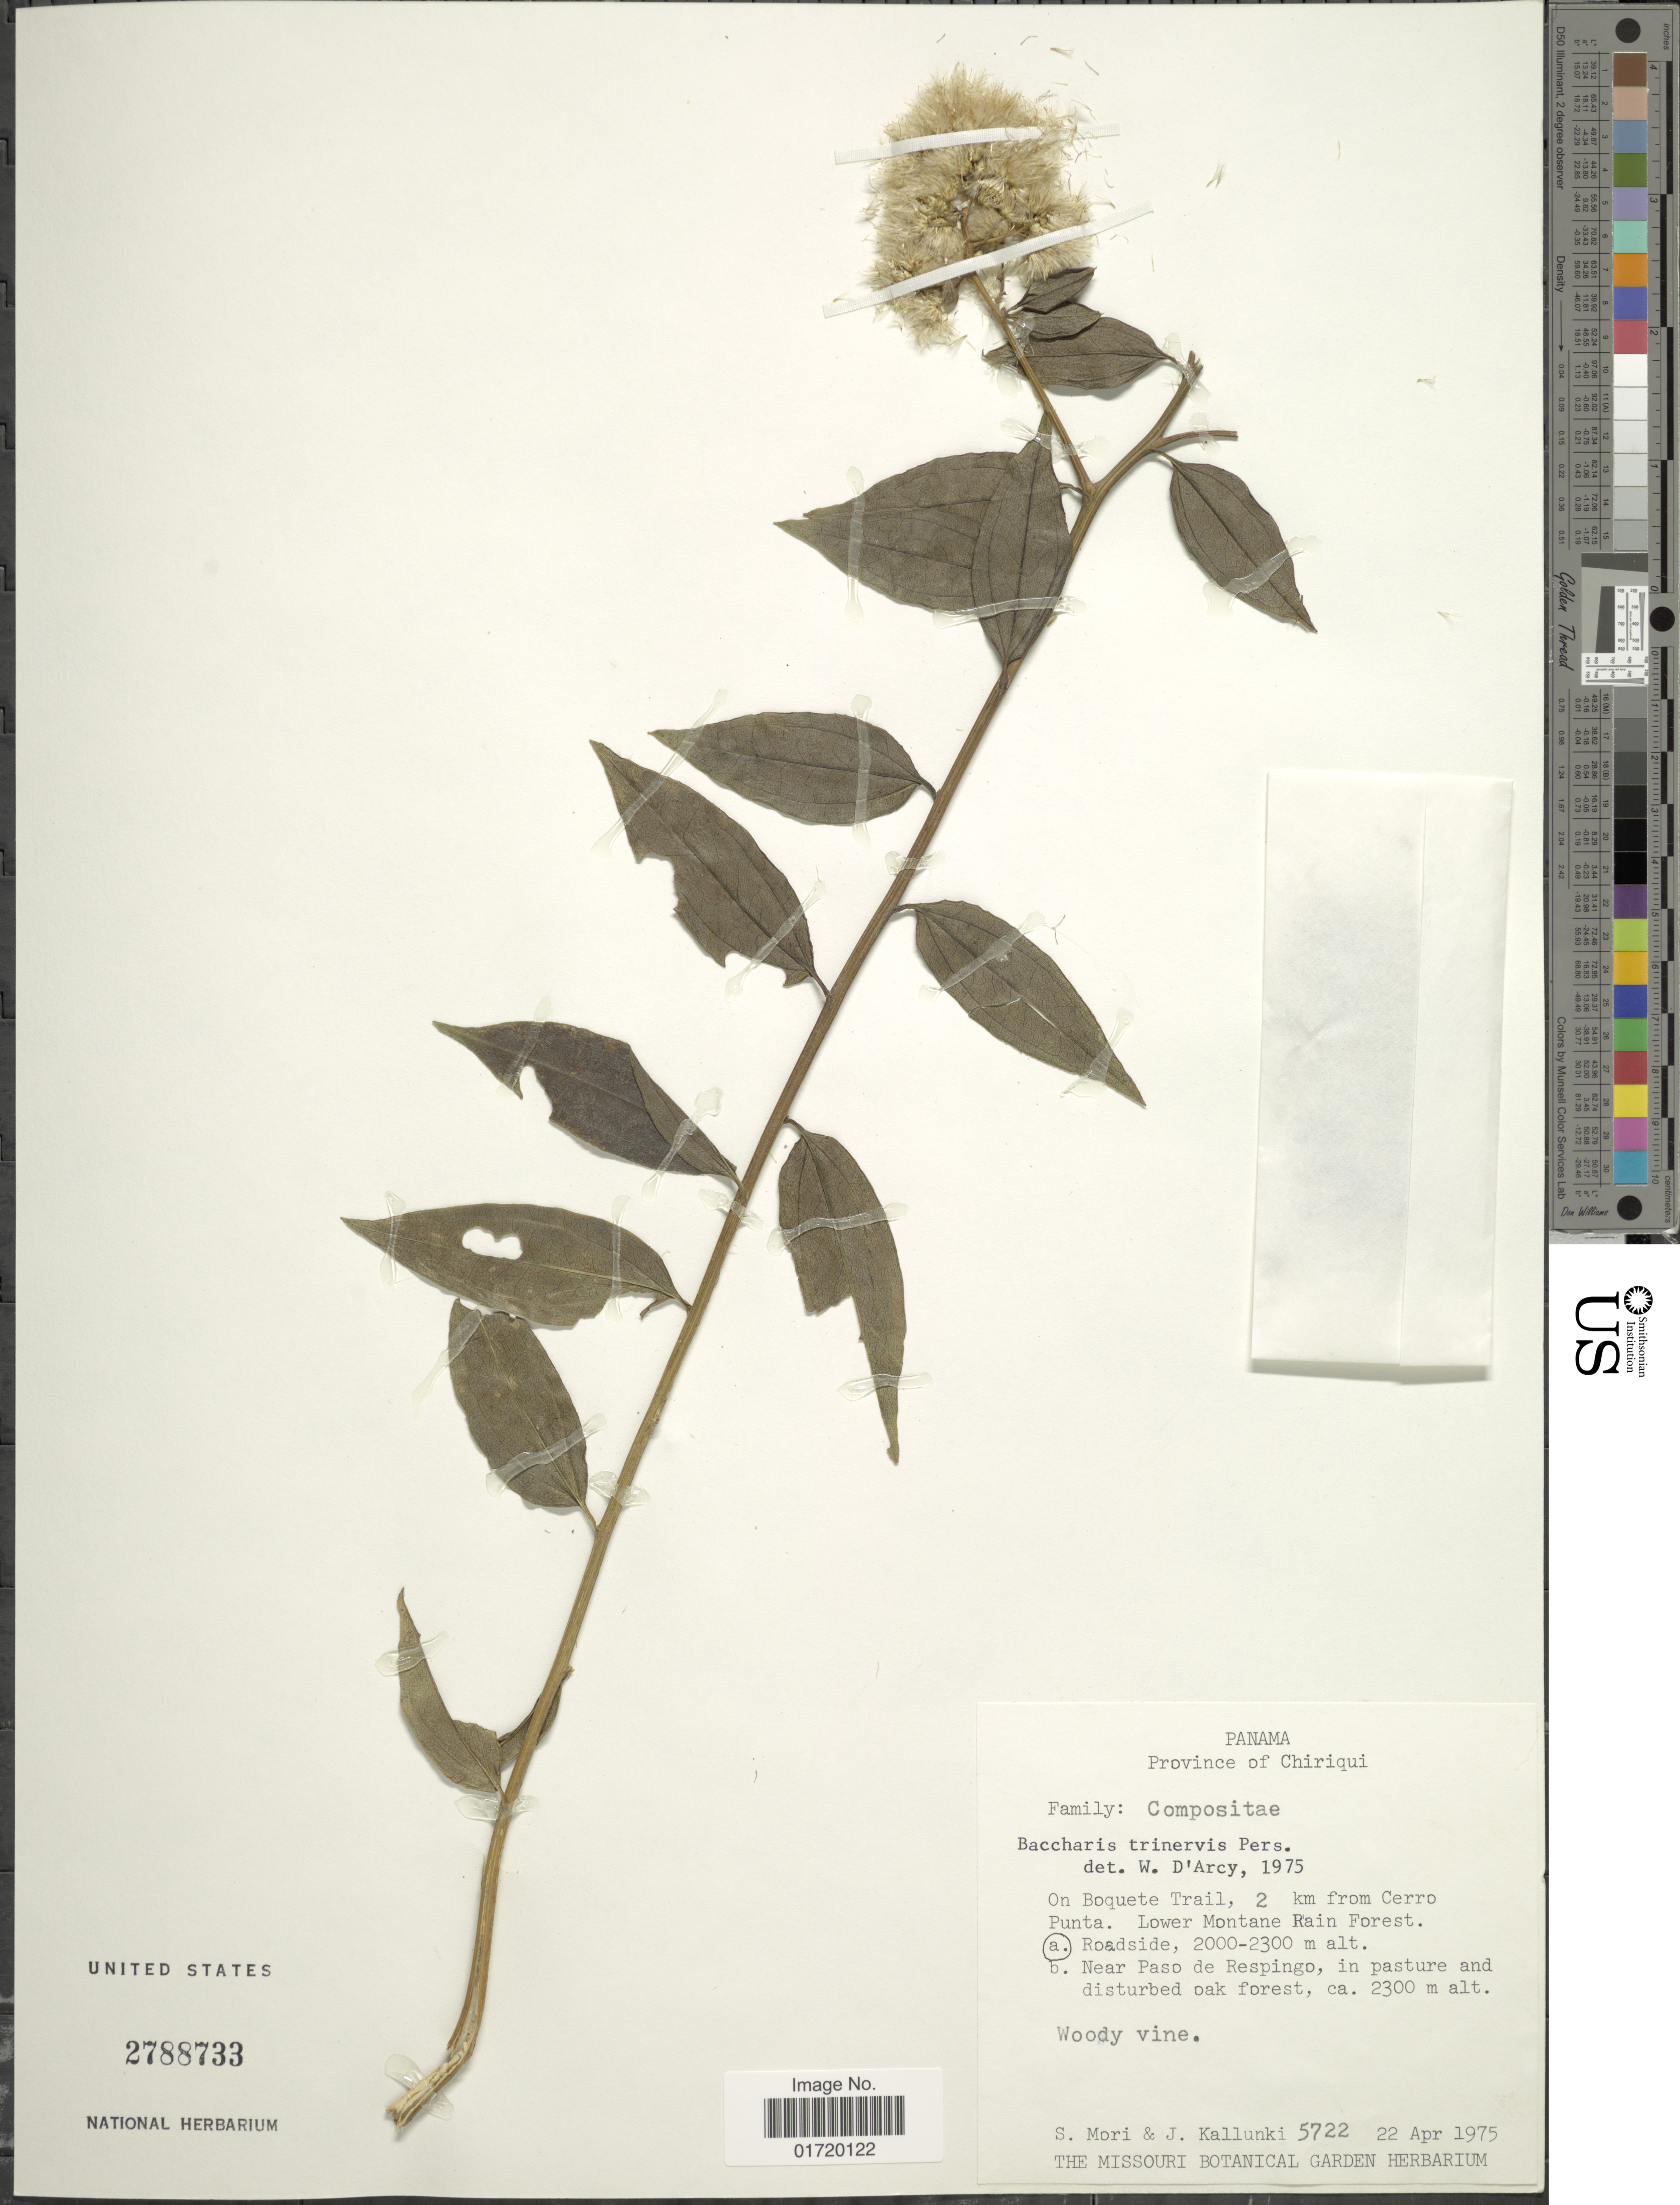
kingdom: Plantae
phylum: Tracheophyta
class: Magnoliopsida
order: Asterales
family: Asteraceae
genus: Baccharis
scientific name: Baccharis trinervis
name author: (Lam.) Pers.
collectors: S. Mori & J. Kallunki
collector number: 5722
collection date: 1975-04-22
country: Panama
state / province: Chiriqui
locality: On Boquete Trail, 2 km from Cerro Punta, Lower Montane Rain Forest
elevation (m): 2000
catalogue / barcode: US 2788733